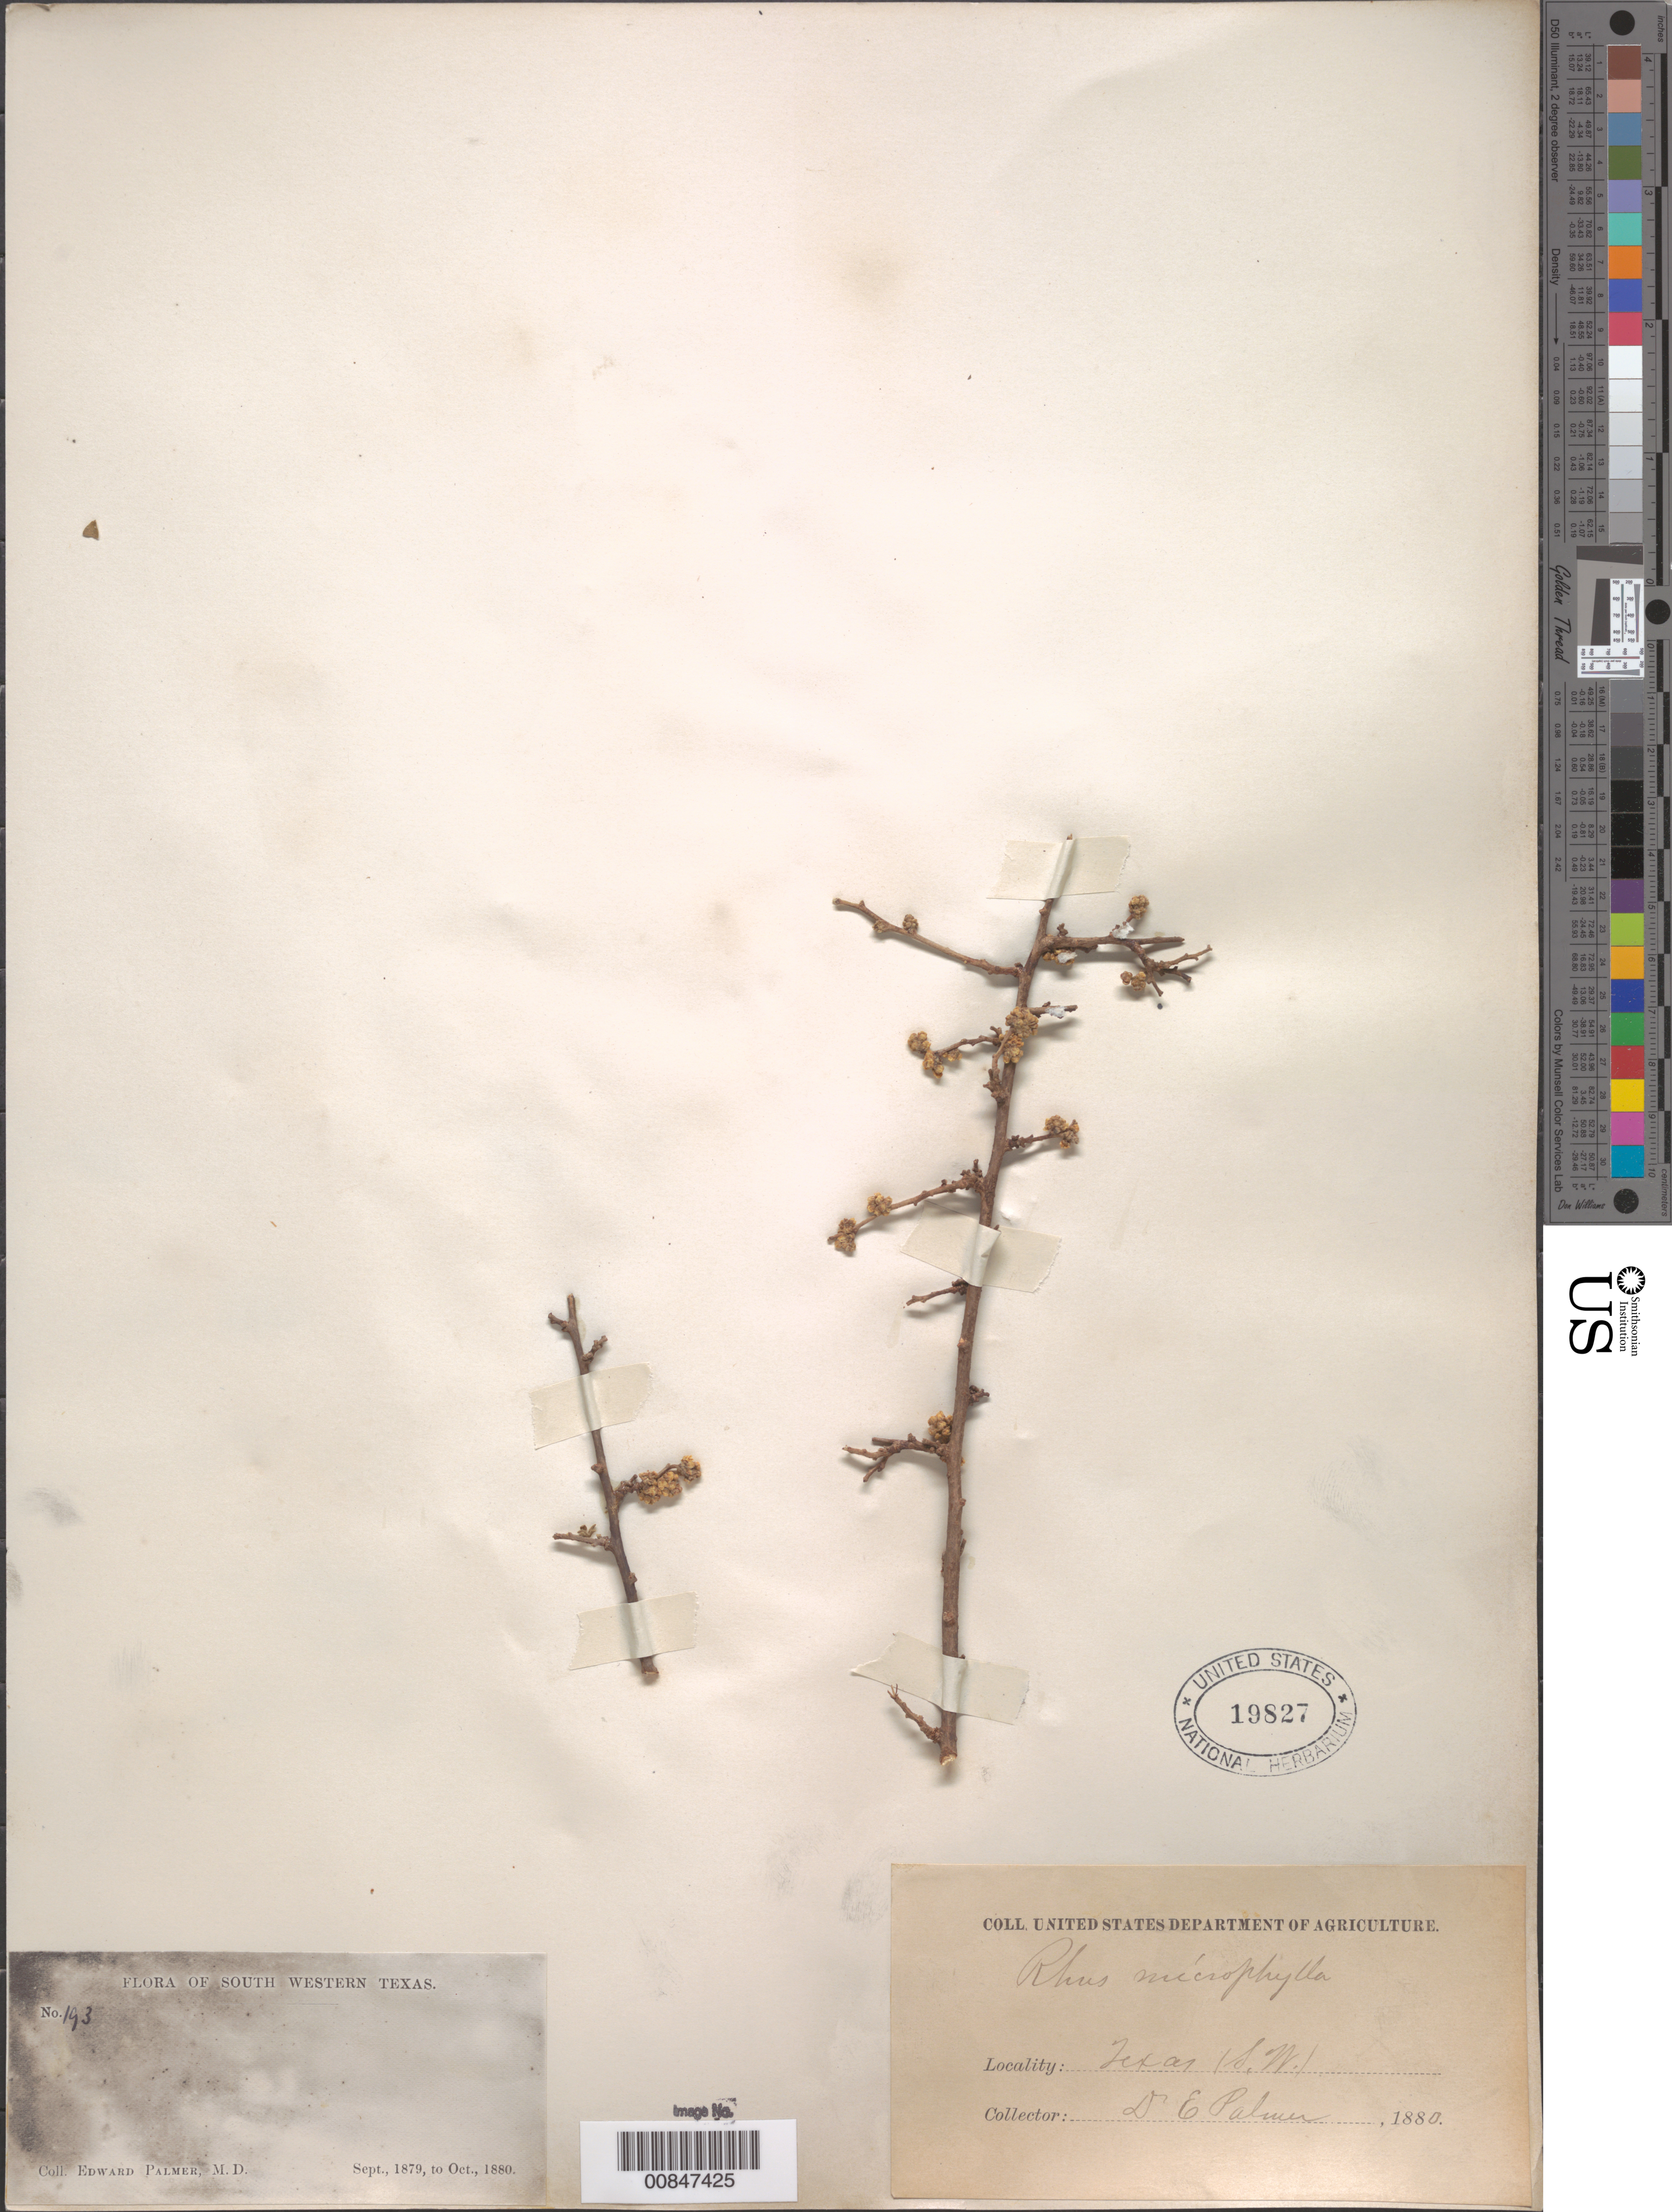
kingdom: Plantae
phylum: Tracheophyta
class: Magnoliopsida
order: Sapindales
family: Anacardiaceae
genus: Rhus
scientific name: Rhus microphylla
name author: Engelm.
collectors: E. Palmer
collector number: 193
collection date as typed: Sep 1879 to -- Oct 1880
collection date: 1879-09/1880-10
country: United States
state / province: Texas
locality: South Western Texas.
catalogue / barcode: US 19827